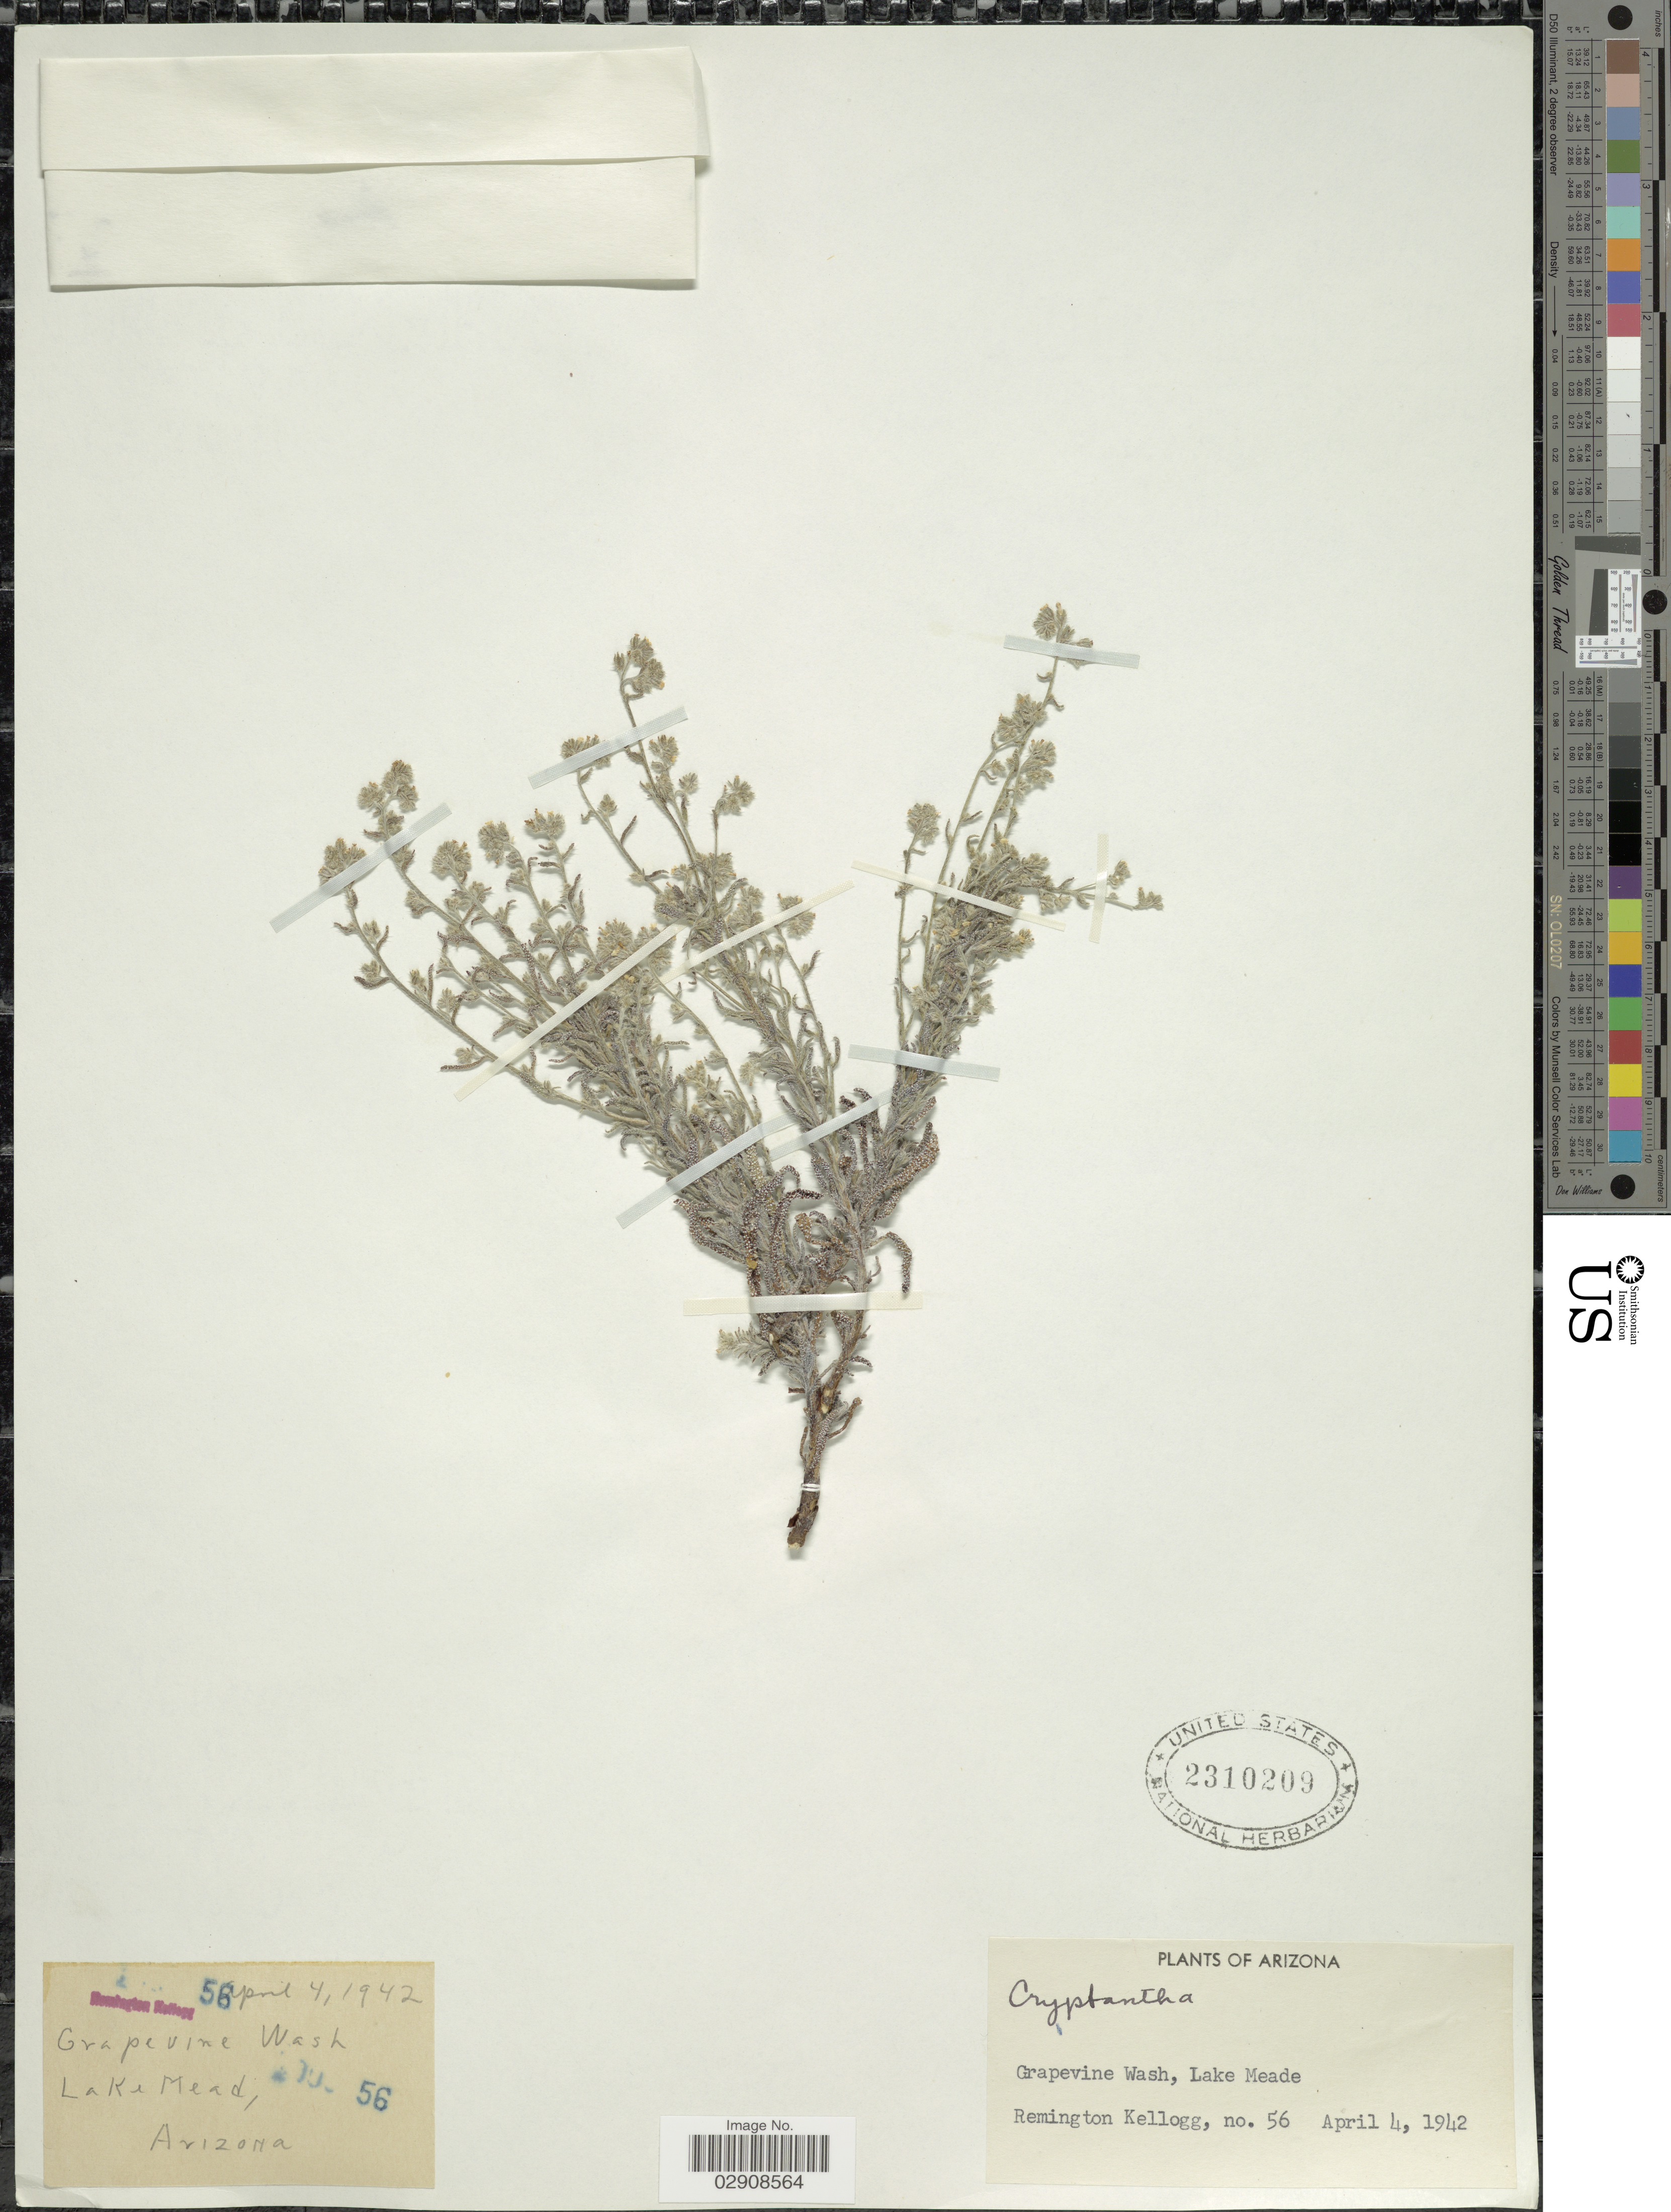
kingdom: Plantae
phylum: Tracheophyta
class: Magnoliopsida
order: Boraginales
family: Boraginaceae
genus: Cryptantha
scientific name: Cryptantha sp.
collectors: R. Kellogg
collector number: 56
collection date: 1942-04-04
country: United States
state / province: Arizona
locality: Grapevine Wash, Lake Meade.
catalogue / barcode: US 2310209